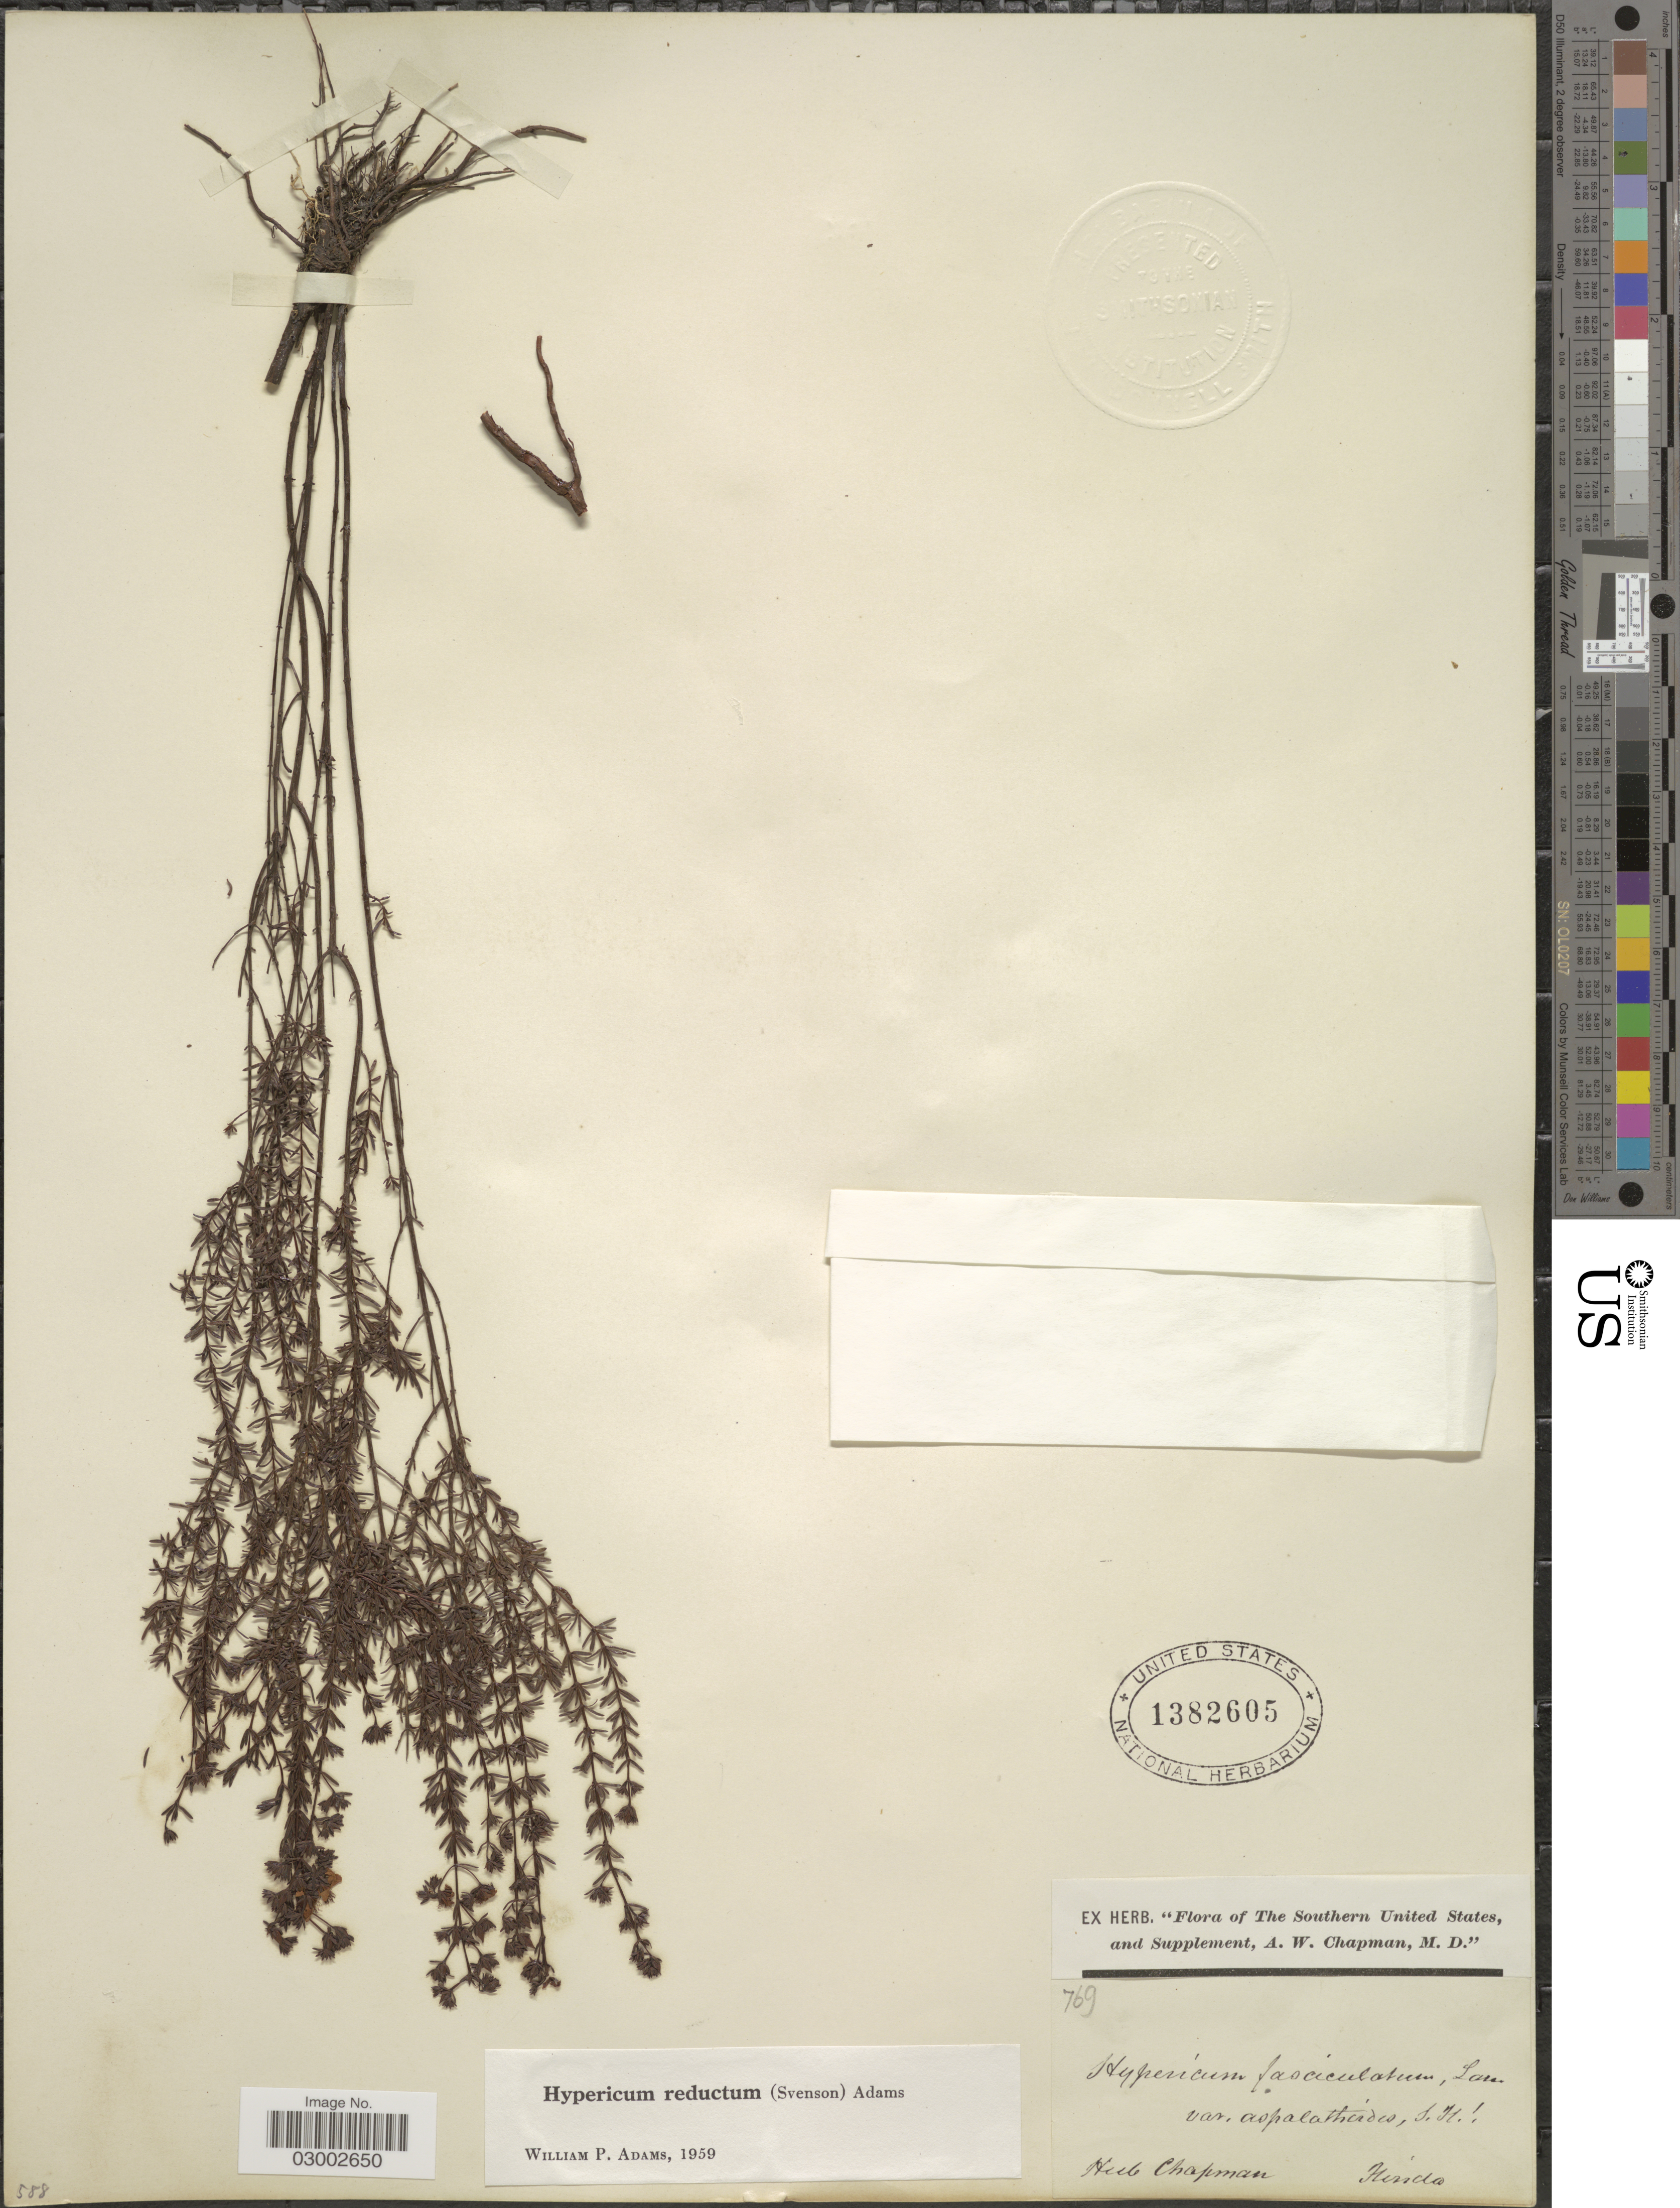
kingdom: Plantae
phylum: Tracheophyta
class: Magnoliopsida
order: Malpighiales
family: Hypericaceae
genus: Hypericum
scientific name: Hypericum tenuifolium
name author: Pursh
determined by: Strong, Mark T., (BOT), Smithsonian Institution - National Museum of Natural History (UNITED STATES)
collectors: ex herb. Chapman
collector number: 769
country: United States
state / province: Florida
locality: The Southern United States.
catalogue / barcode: US 1382605